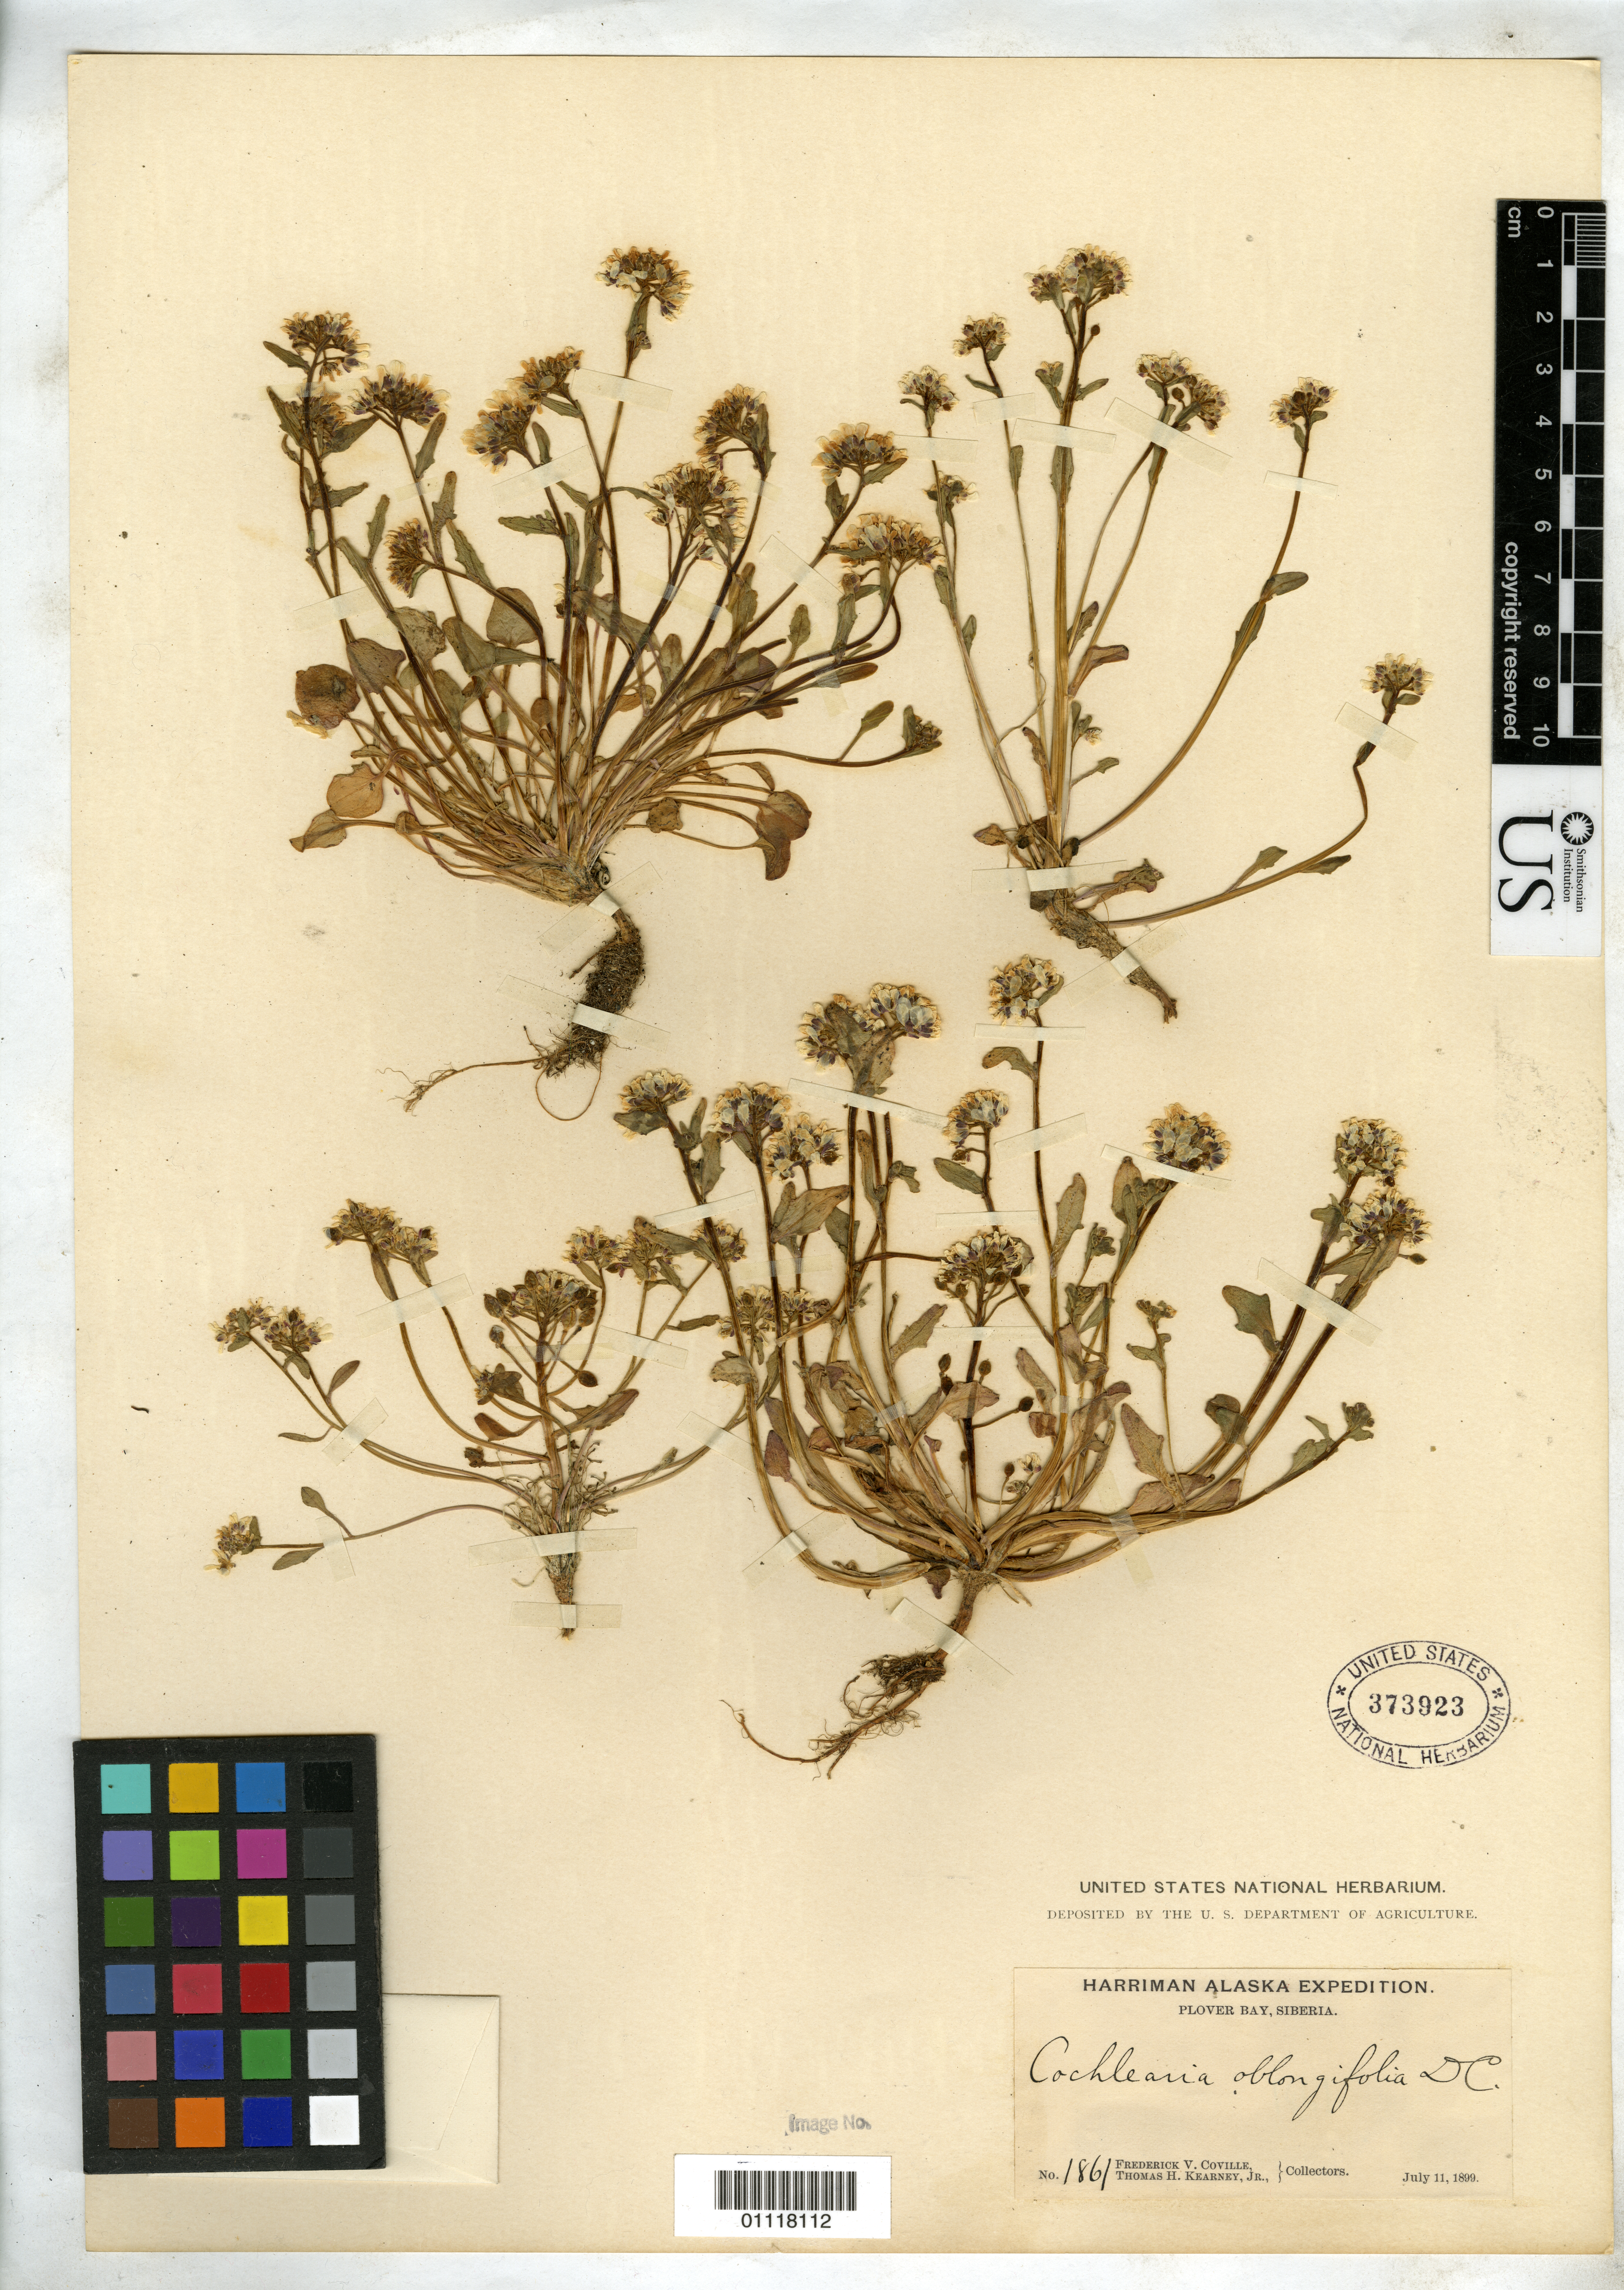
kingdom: Plantae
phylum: Tracheophyta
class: Magnoliopsida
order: Brassicales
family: Brassicaceae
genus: Cochlearia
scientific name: Cochlearia oblongifolia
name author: DC.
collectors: F. V. Coville & T. H. Kearney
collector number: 1861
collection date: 1899-07-11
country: United States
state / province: Alaska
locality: Plover Bay, Siberia [Plover [Providence] Bay is on the easternmost tip of the Russian far east, on Chukotka Pen.]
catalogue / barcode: US 373923